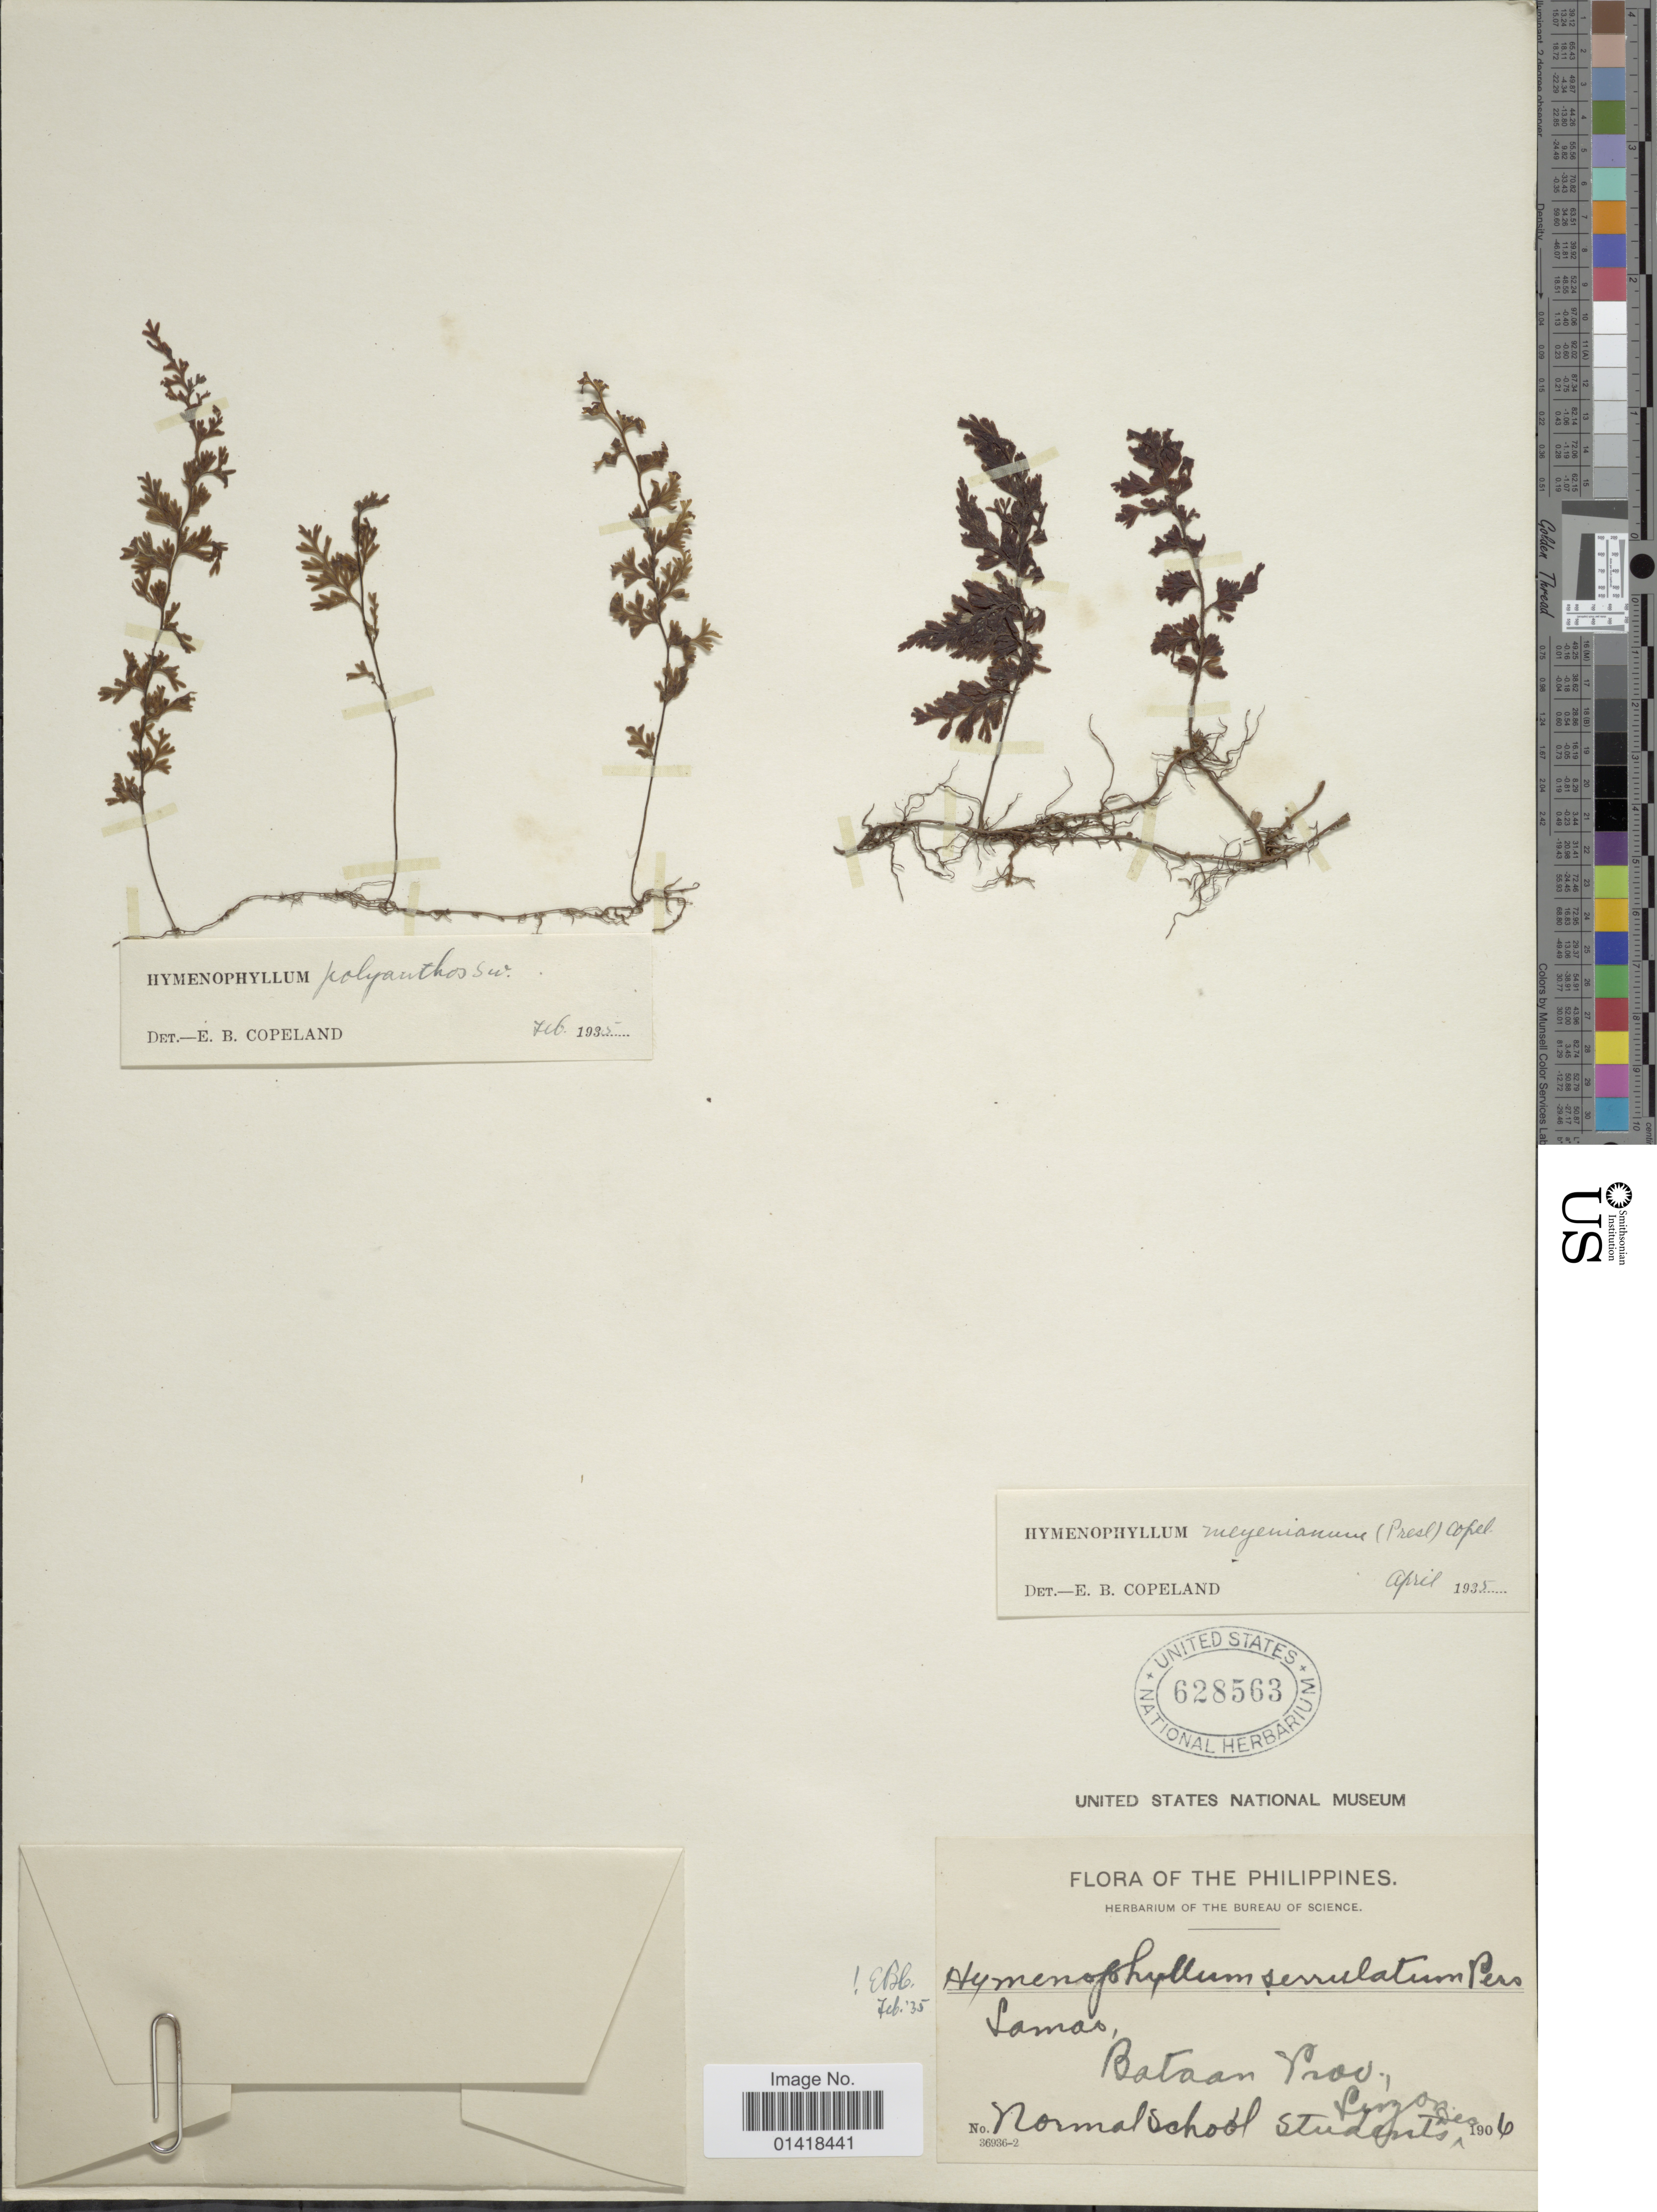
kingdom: Plantae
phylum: Tracheophyta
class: Polypodiopsida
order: Hymenophyllales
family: Hymenophyllaceae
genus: Hymenophyllum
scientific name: Hymenophyllum meyenianum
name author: (C. Presl) Copel.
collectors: Normal School Students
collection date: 1906-12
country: Philippines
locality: The Philippines. Lamao, Bataan Prov., Luzon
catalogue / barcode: US 628563